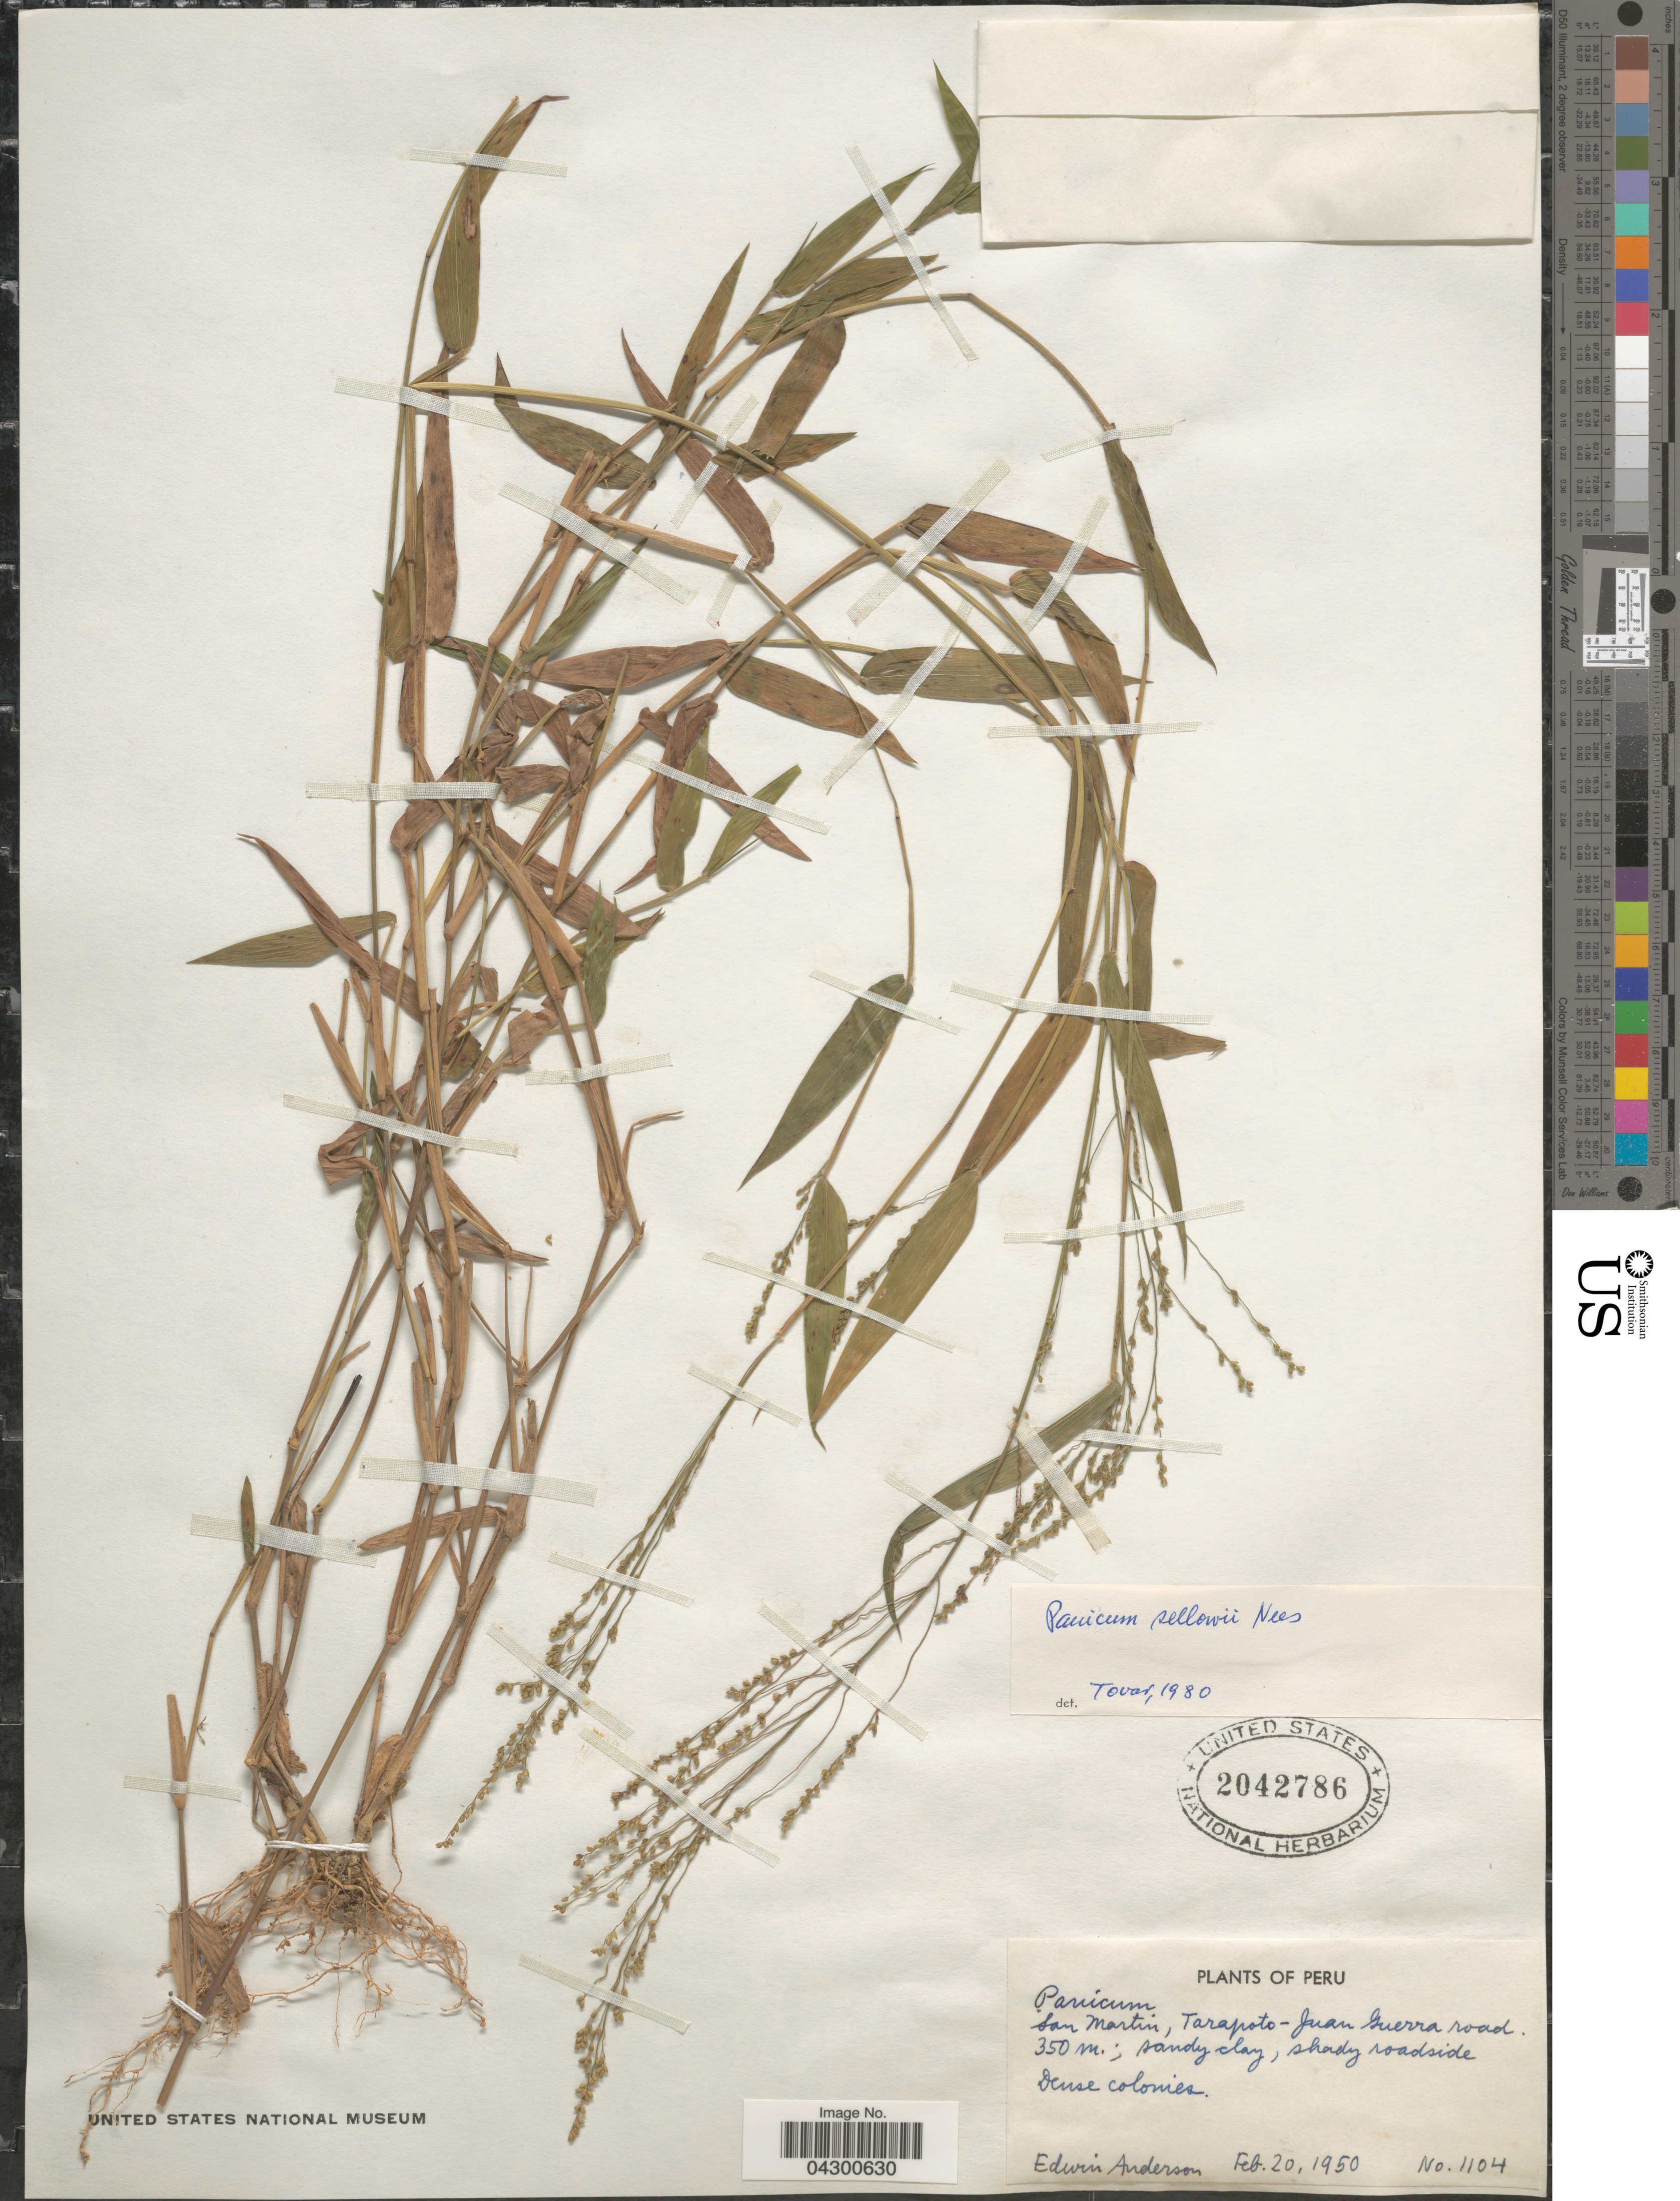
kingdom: Plantae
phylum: Tracheophyta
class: Liliopsida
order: Poales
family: Poaceae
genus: Panicum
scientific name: Panicum sellowii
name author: Nees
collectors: E. Anderson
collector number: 1104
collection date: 1950-02-20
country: Peru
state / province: San Martín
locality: San Martin, Tarapoto - Juan Guerra road.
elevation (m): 350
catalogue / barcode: US 2042786